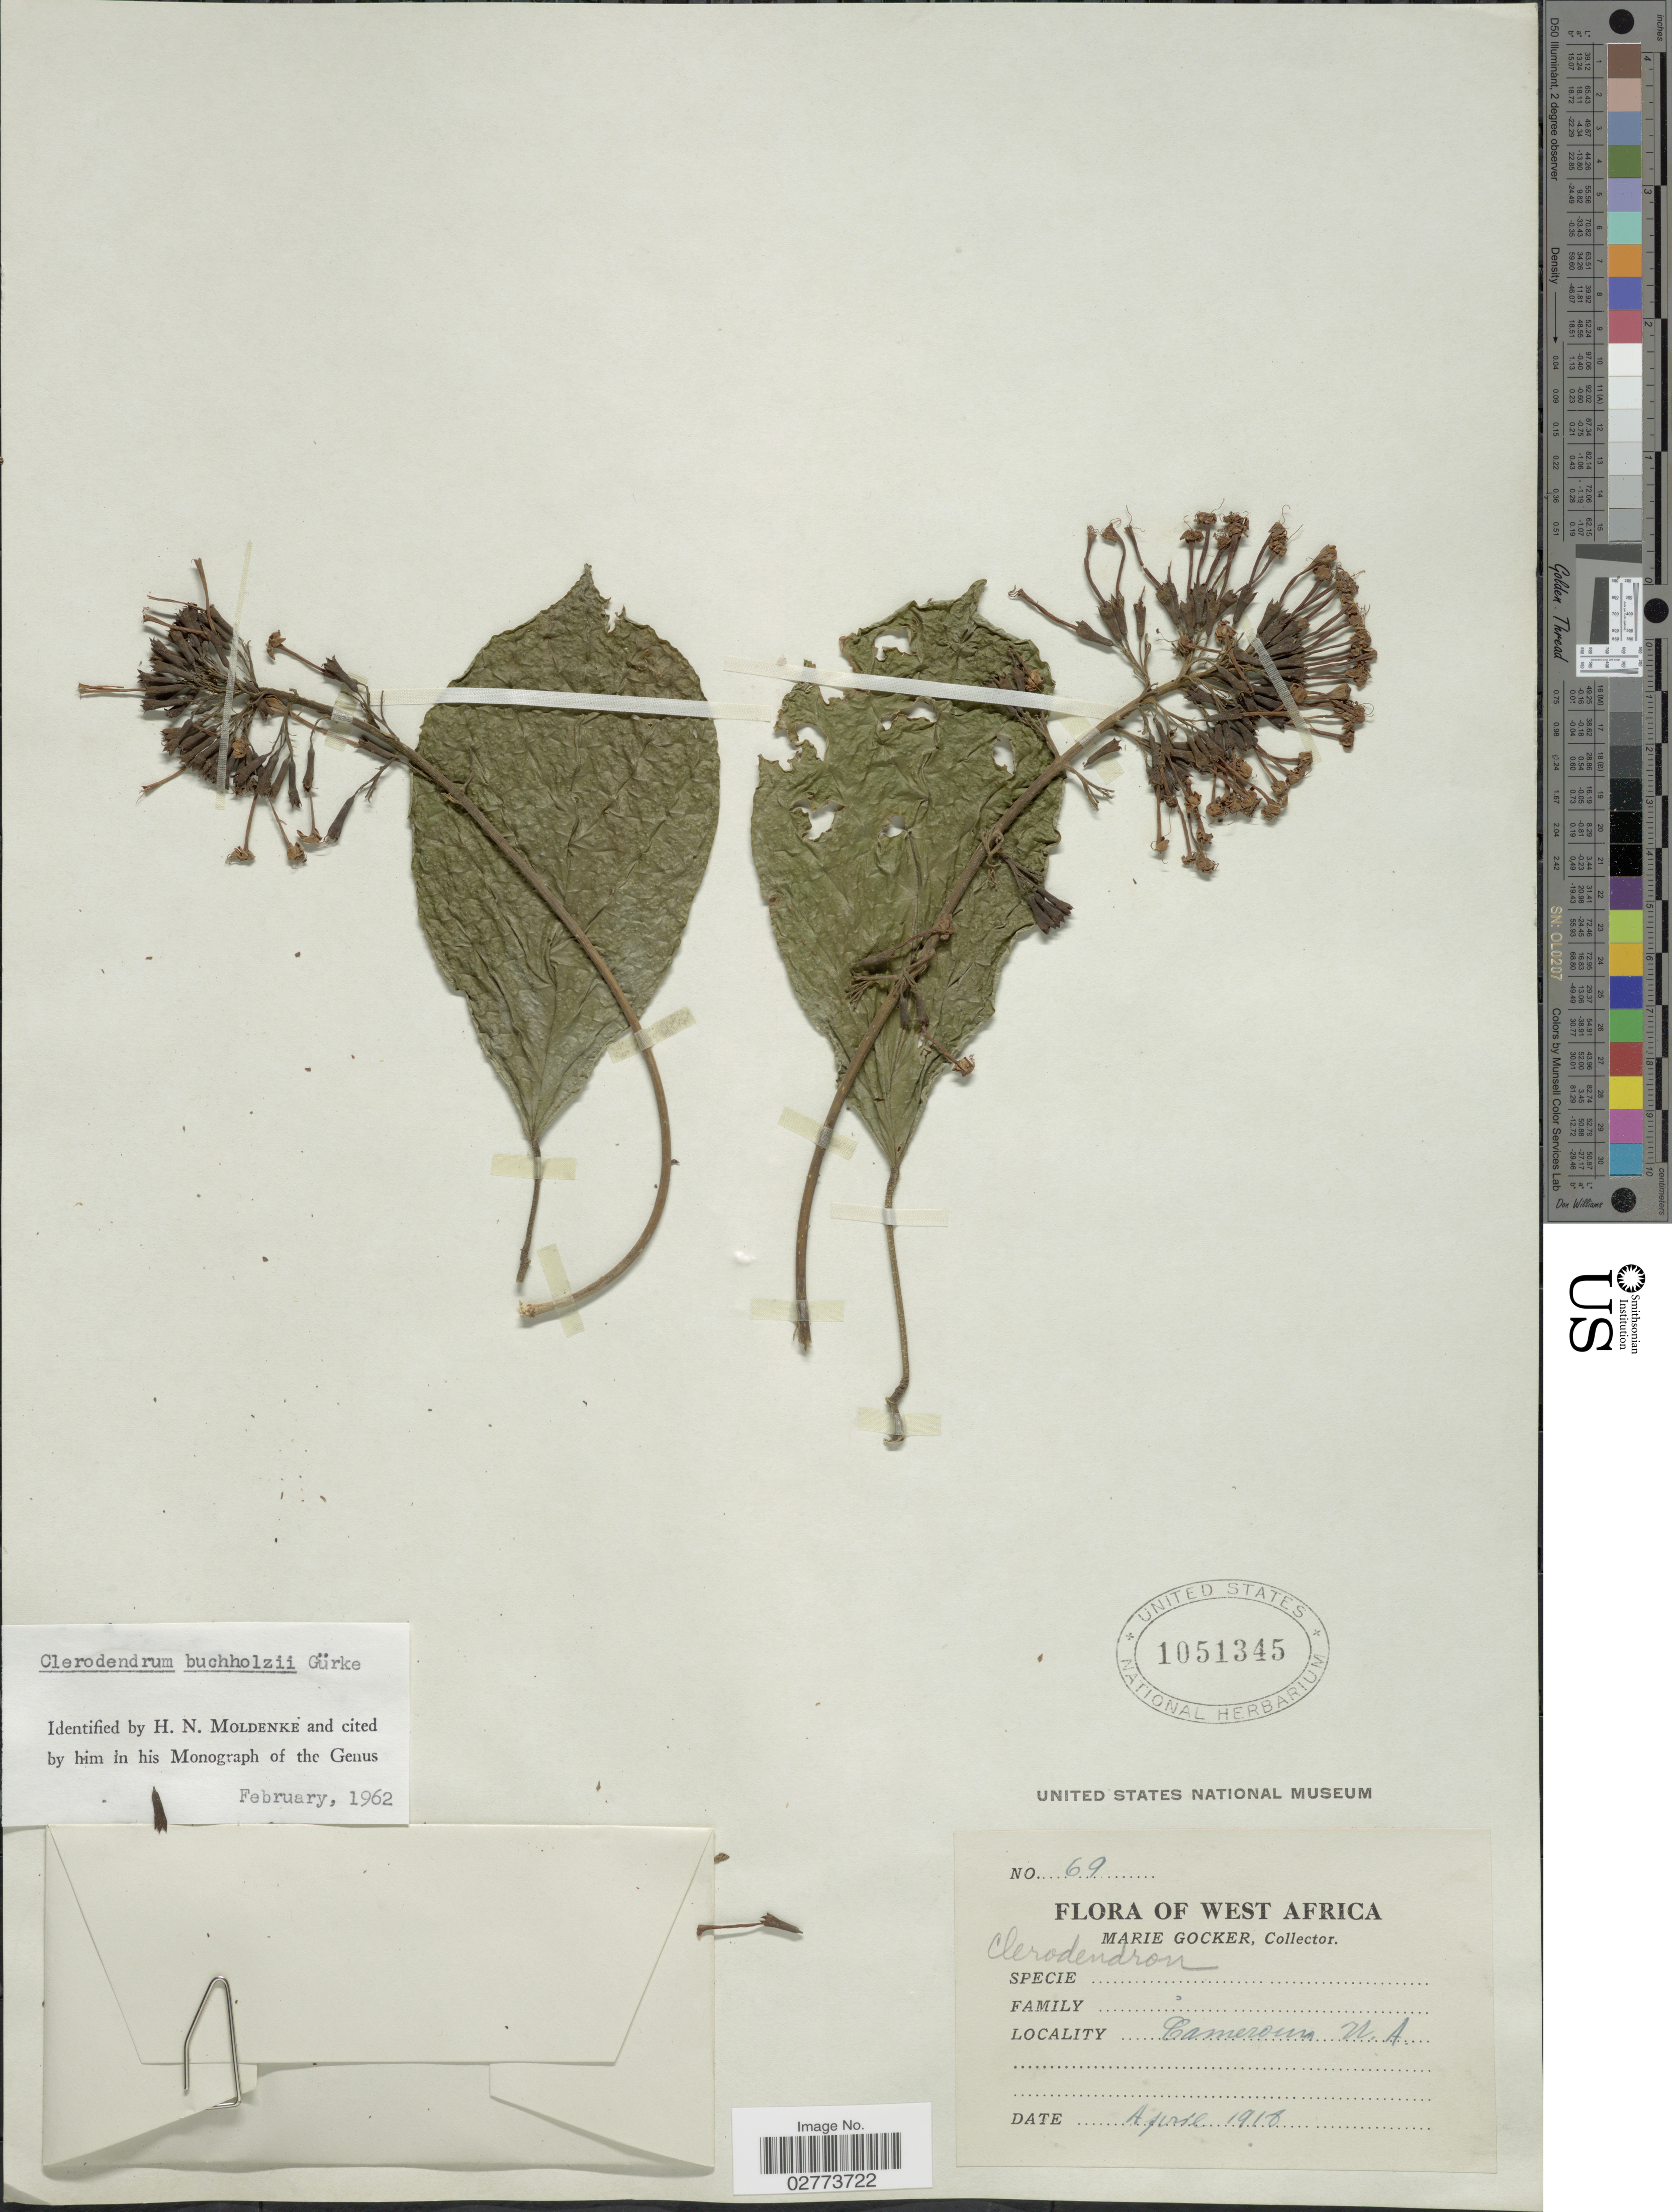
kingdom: Plantae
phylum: Tracheophyta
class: Magnoliopsida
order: Lamiales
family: Lamiaceae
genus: Clerodendrum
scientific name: Clerodendrum buchholzii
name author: Gürke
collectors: M. Gocker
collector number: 69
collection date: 1918-04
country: Cameroon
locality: West Africa, W. A.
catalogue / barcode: US 1051345